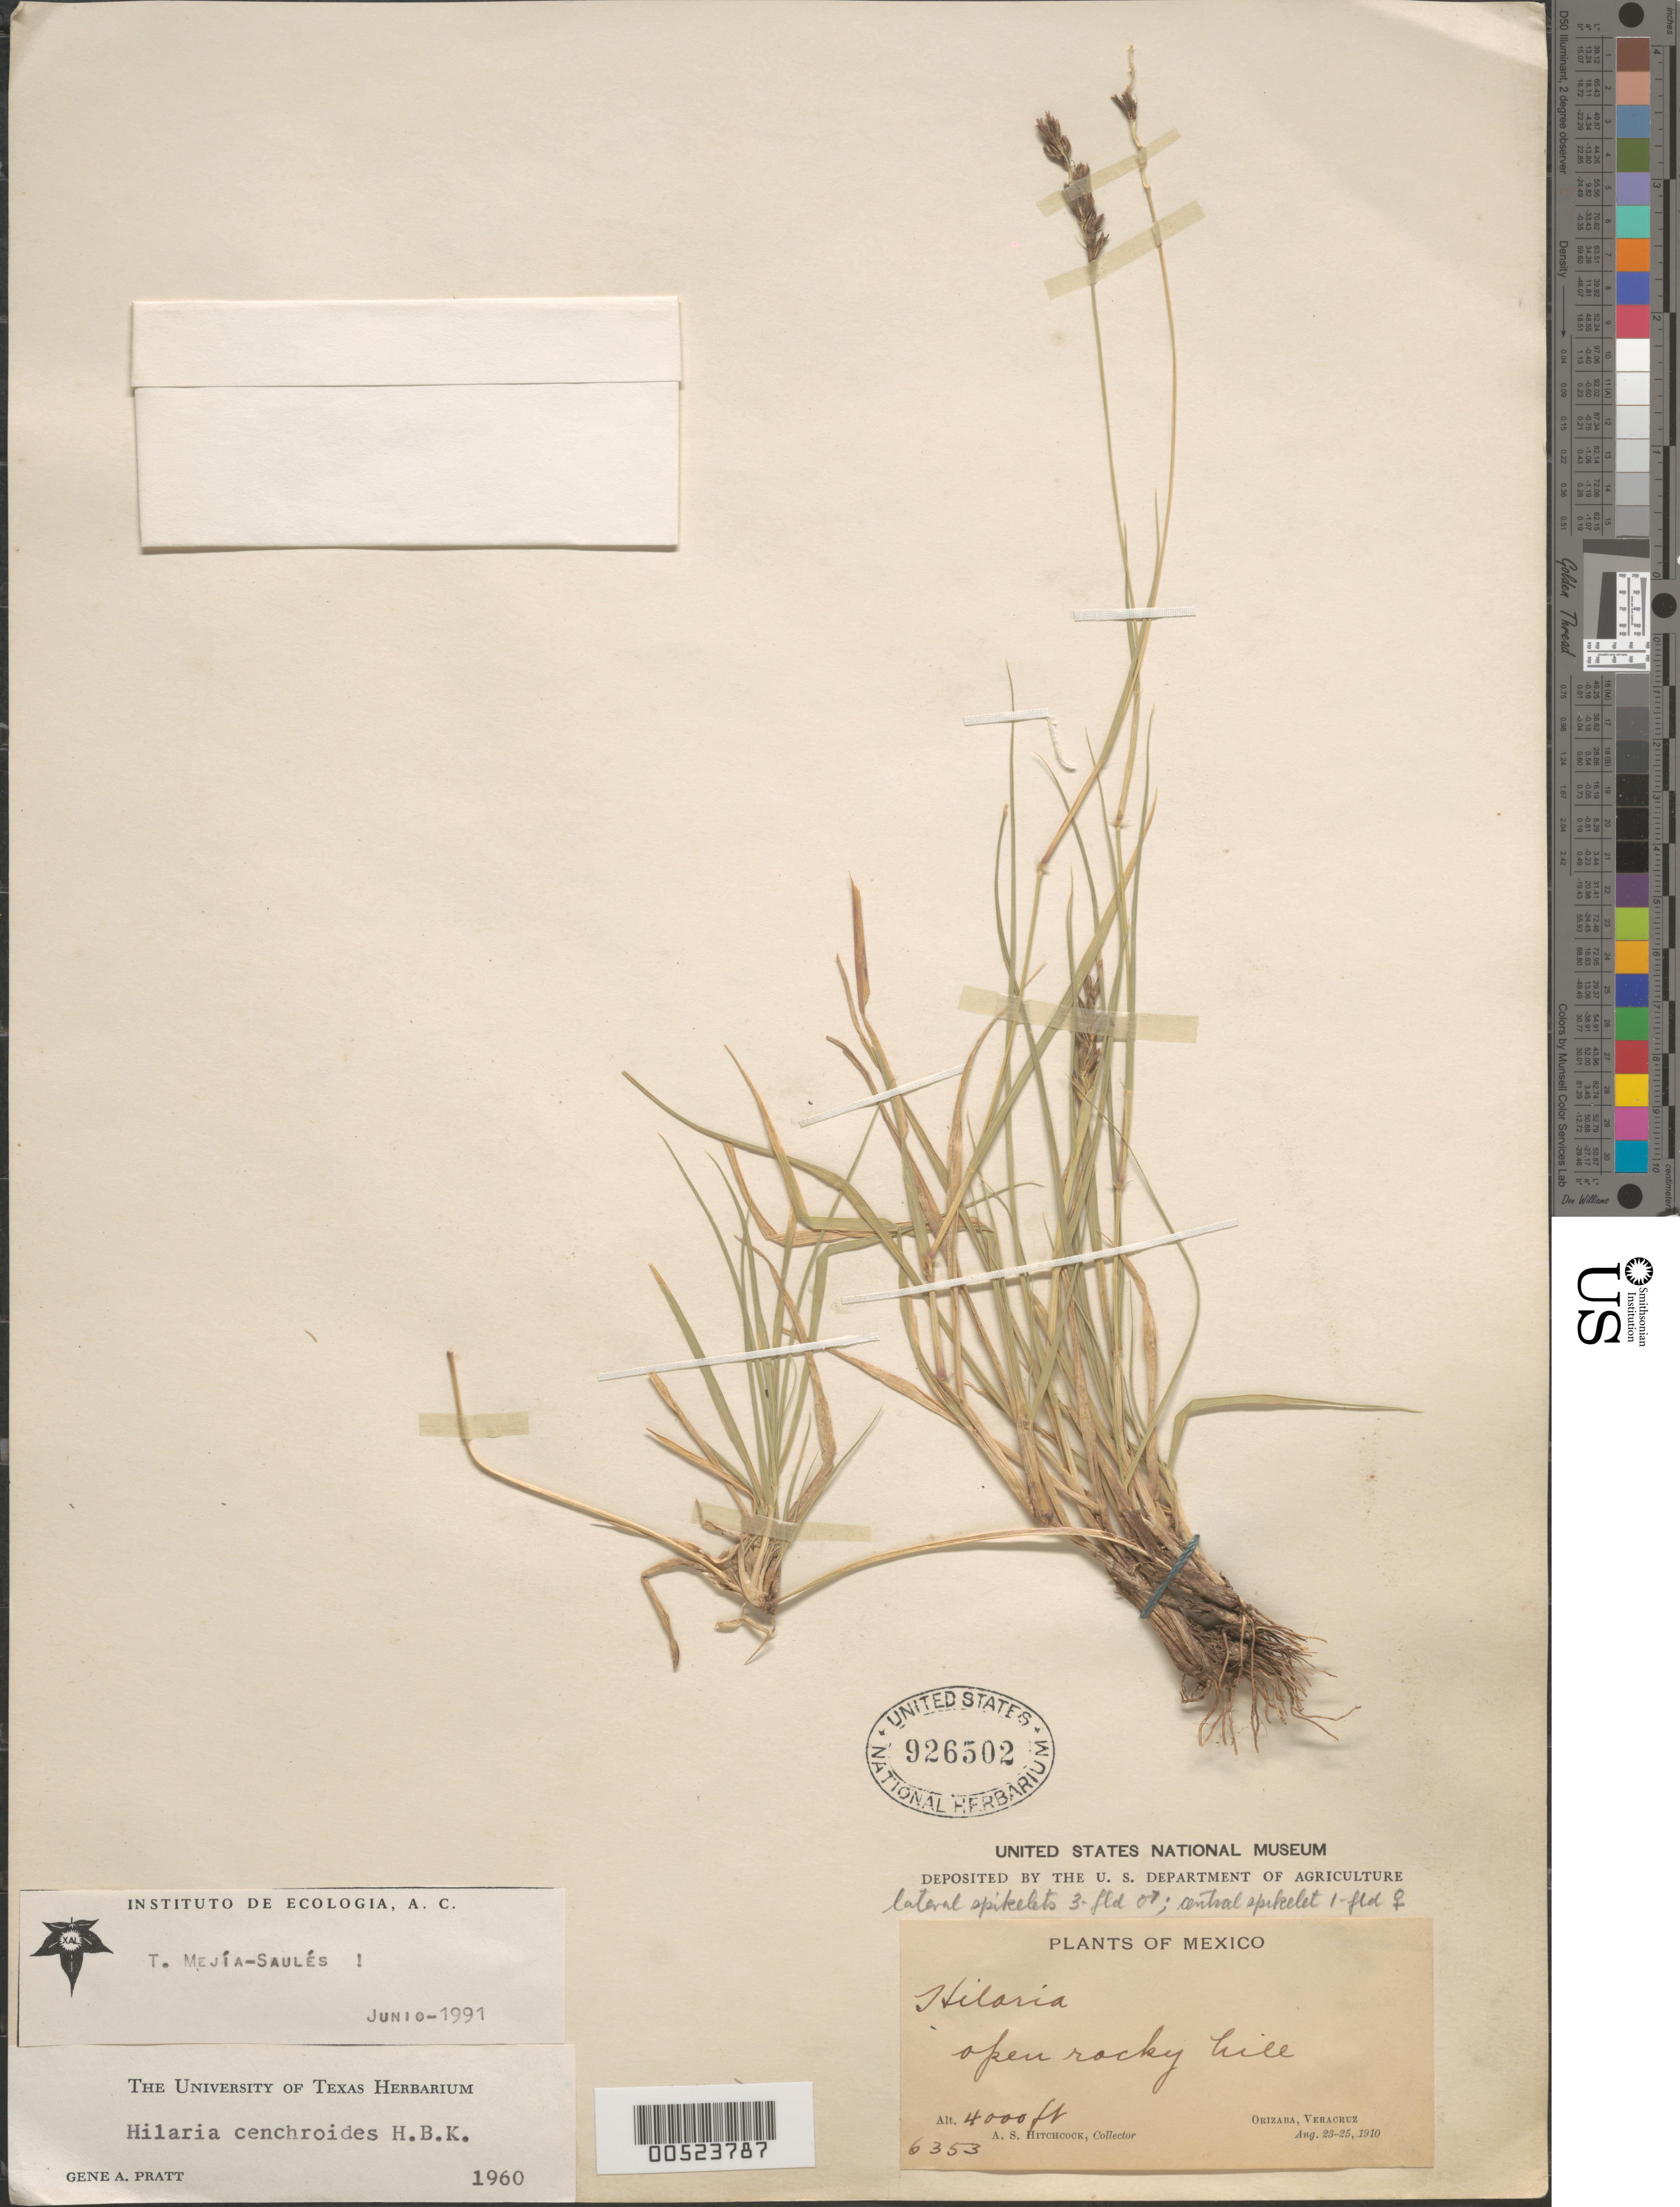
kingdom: Plantae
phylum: Tracheophyta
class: Liliopsida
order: Poales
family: Poaceae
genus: Hilaria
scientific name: Hilaria cenchroides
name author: Kunth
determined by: Mejía-Sauls, M. T.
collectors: A. S. Hitchcock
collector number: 6353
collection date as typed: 23 Aug 1910 to 25 Aug 1910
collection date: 1910-08-23/1910-08-25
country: Mexico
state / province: Veracruz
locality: Orizaba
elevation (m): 1219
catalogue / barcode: US 926502